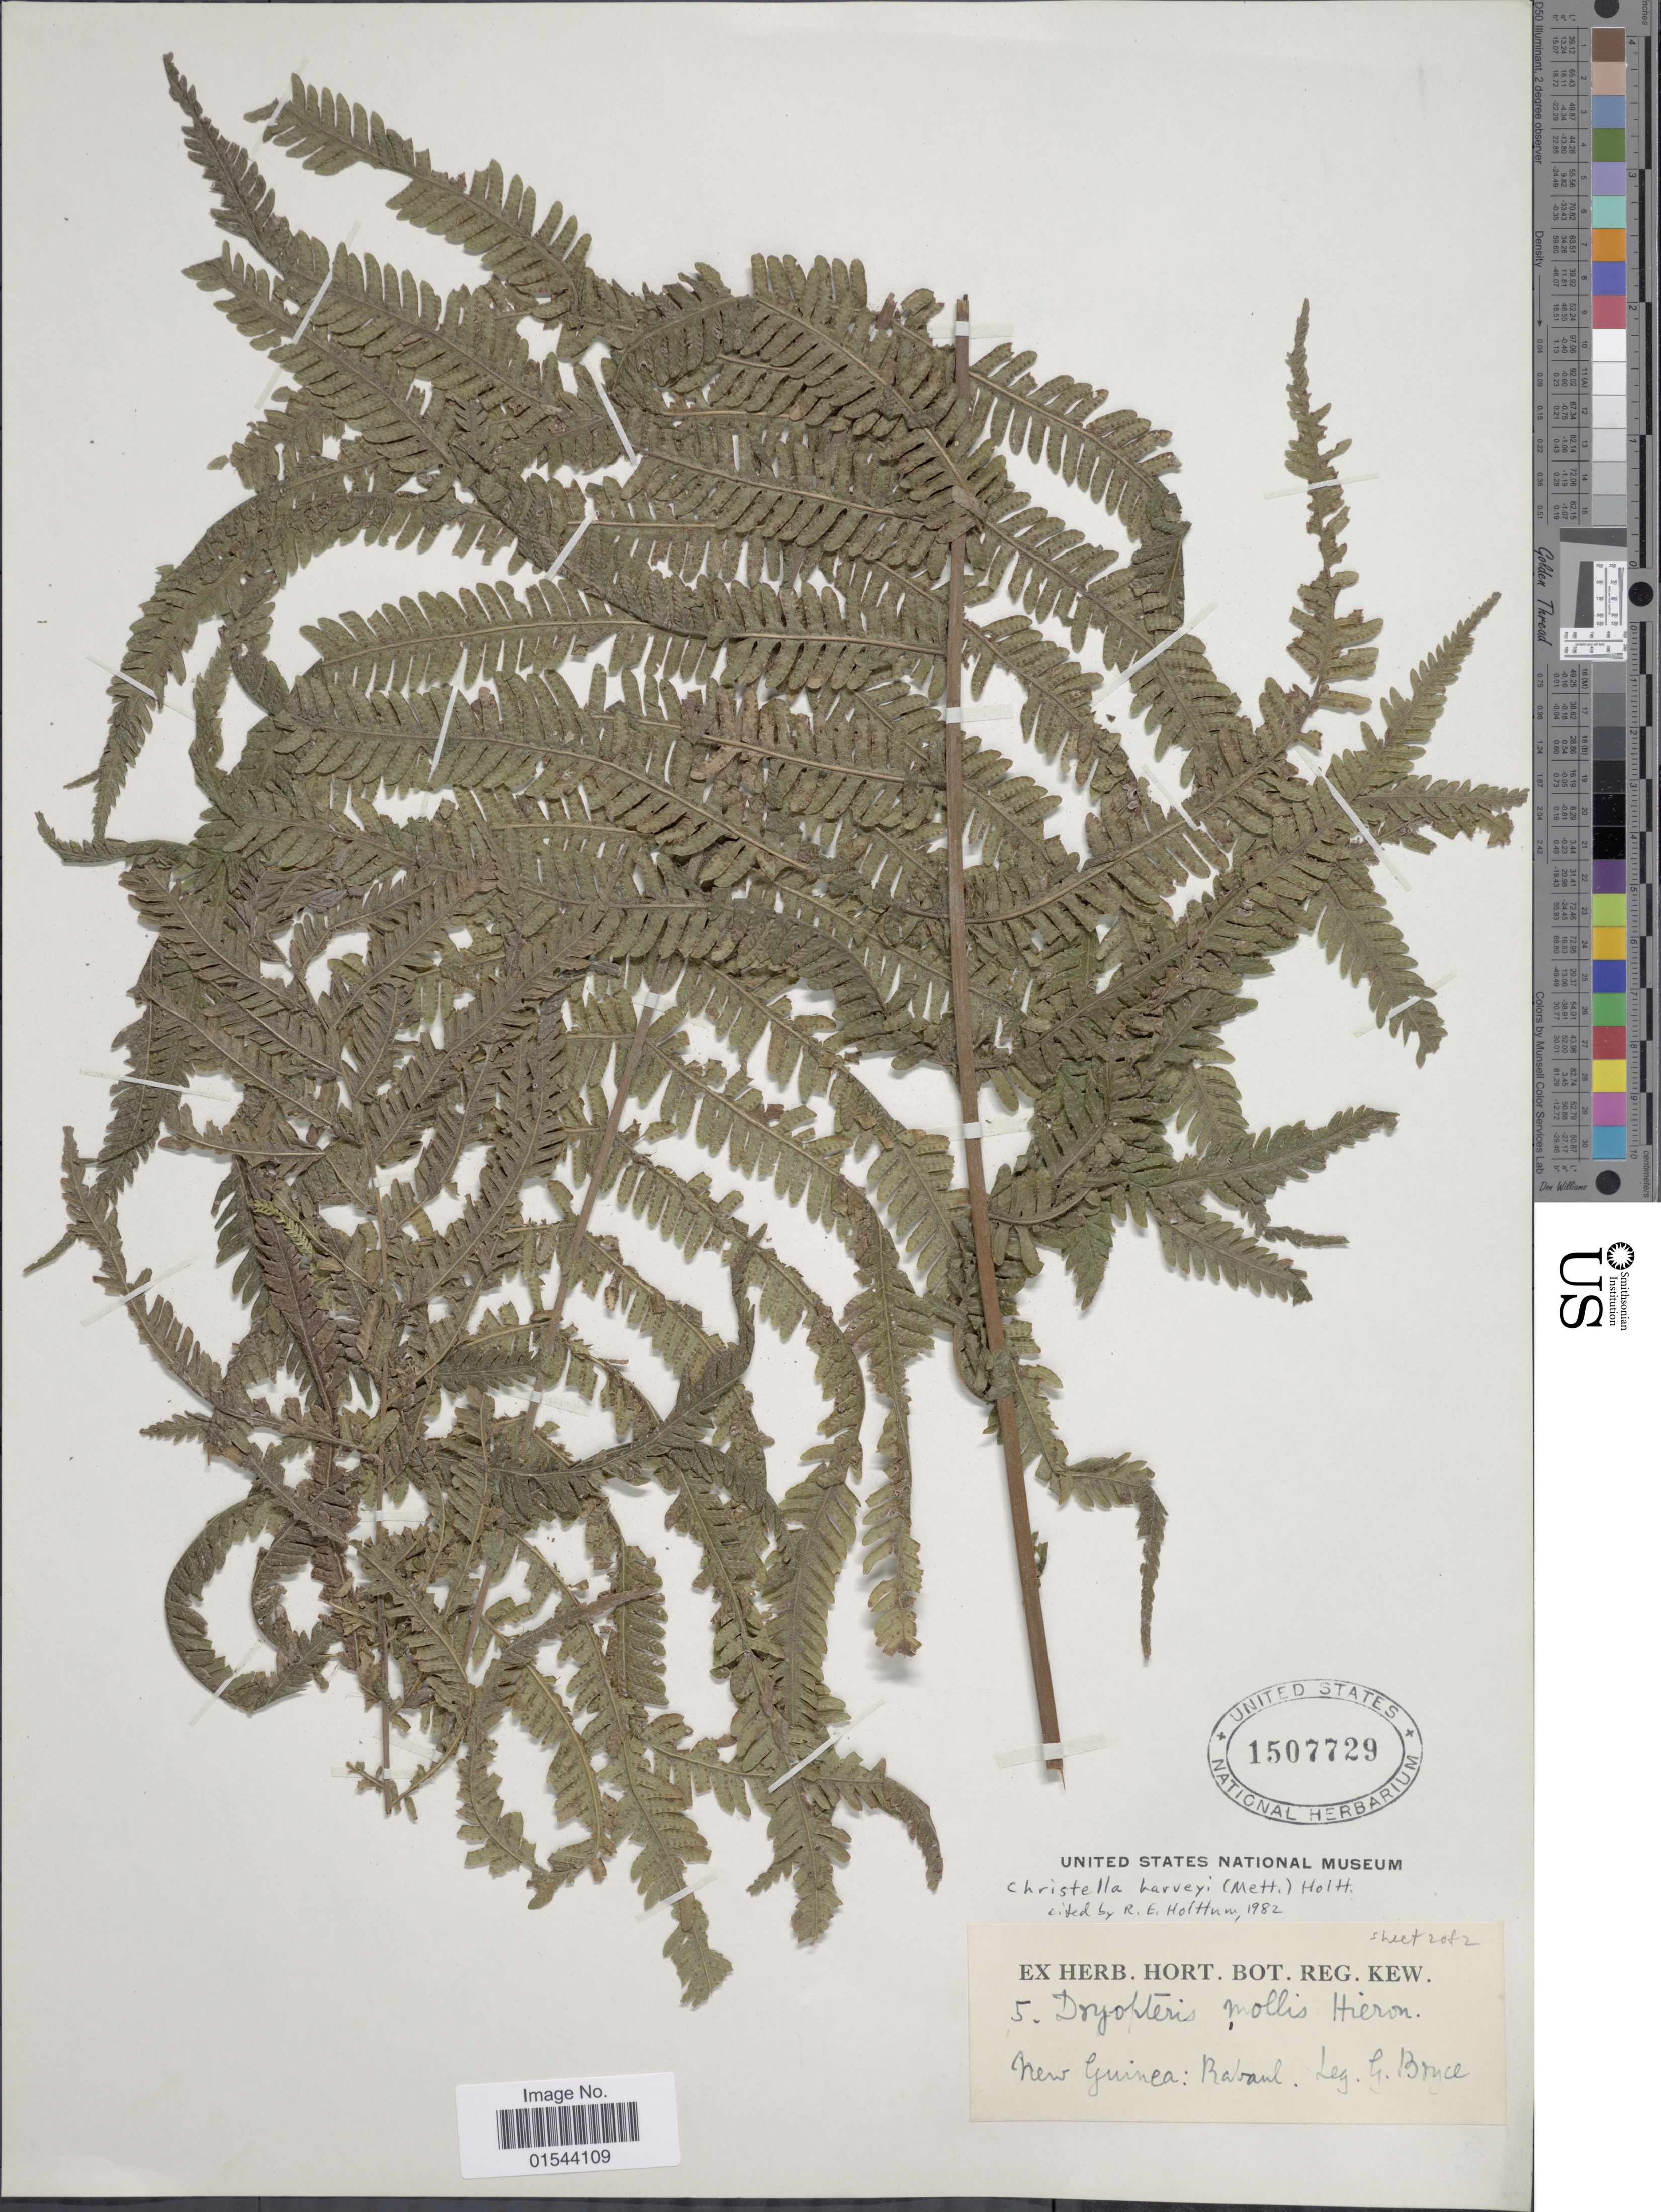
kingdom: Plantae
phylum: Tracheophyta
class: Polypodiopsida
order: Polypodiales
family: Thelypteridaceae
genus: Christella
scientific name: Christella harveyi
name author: (Mett.) Holttum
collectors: G. Bryce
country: Papua New Guinea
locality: New Guinea: Rabaul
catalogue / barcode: US 1507729